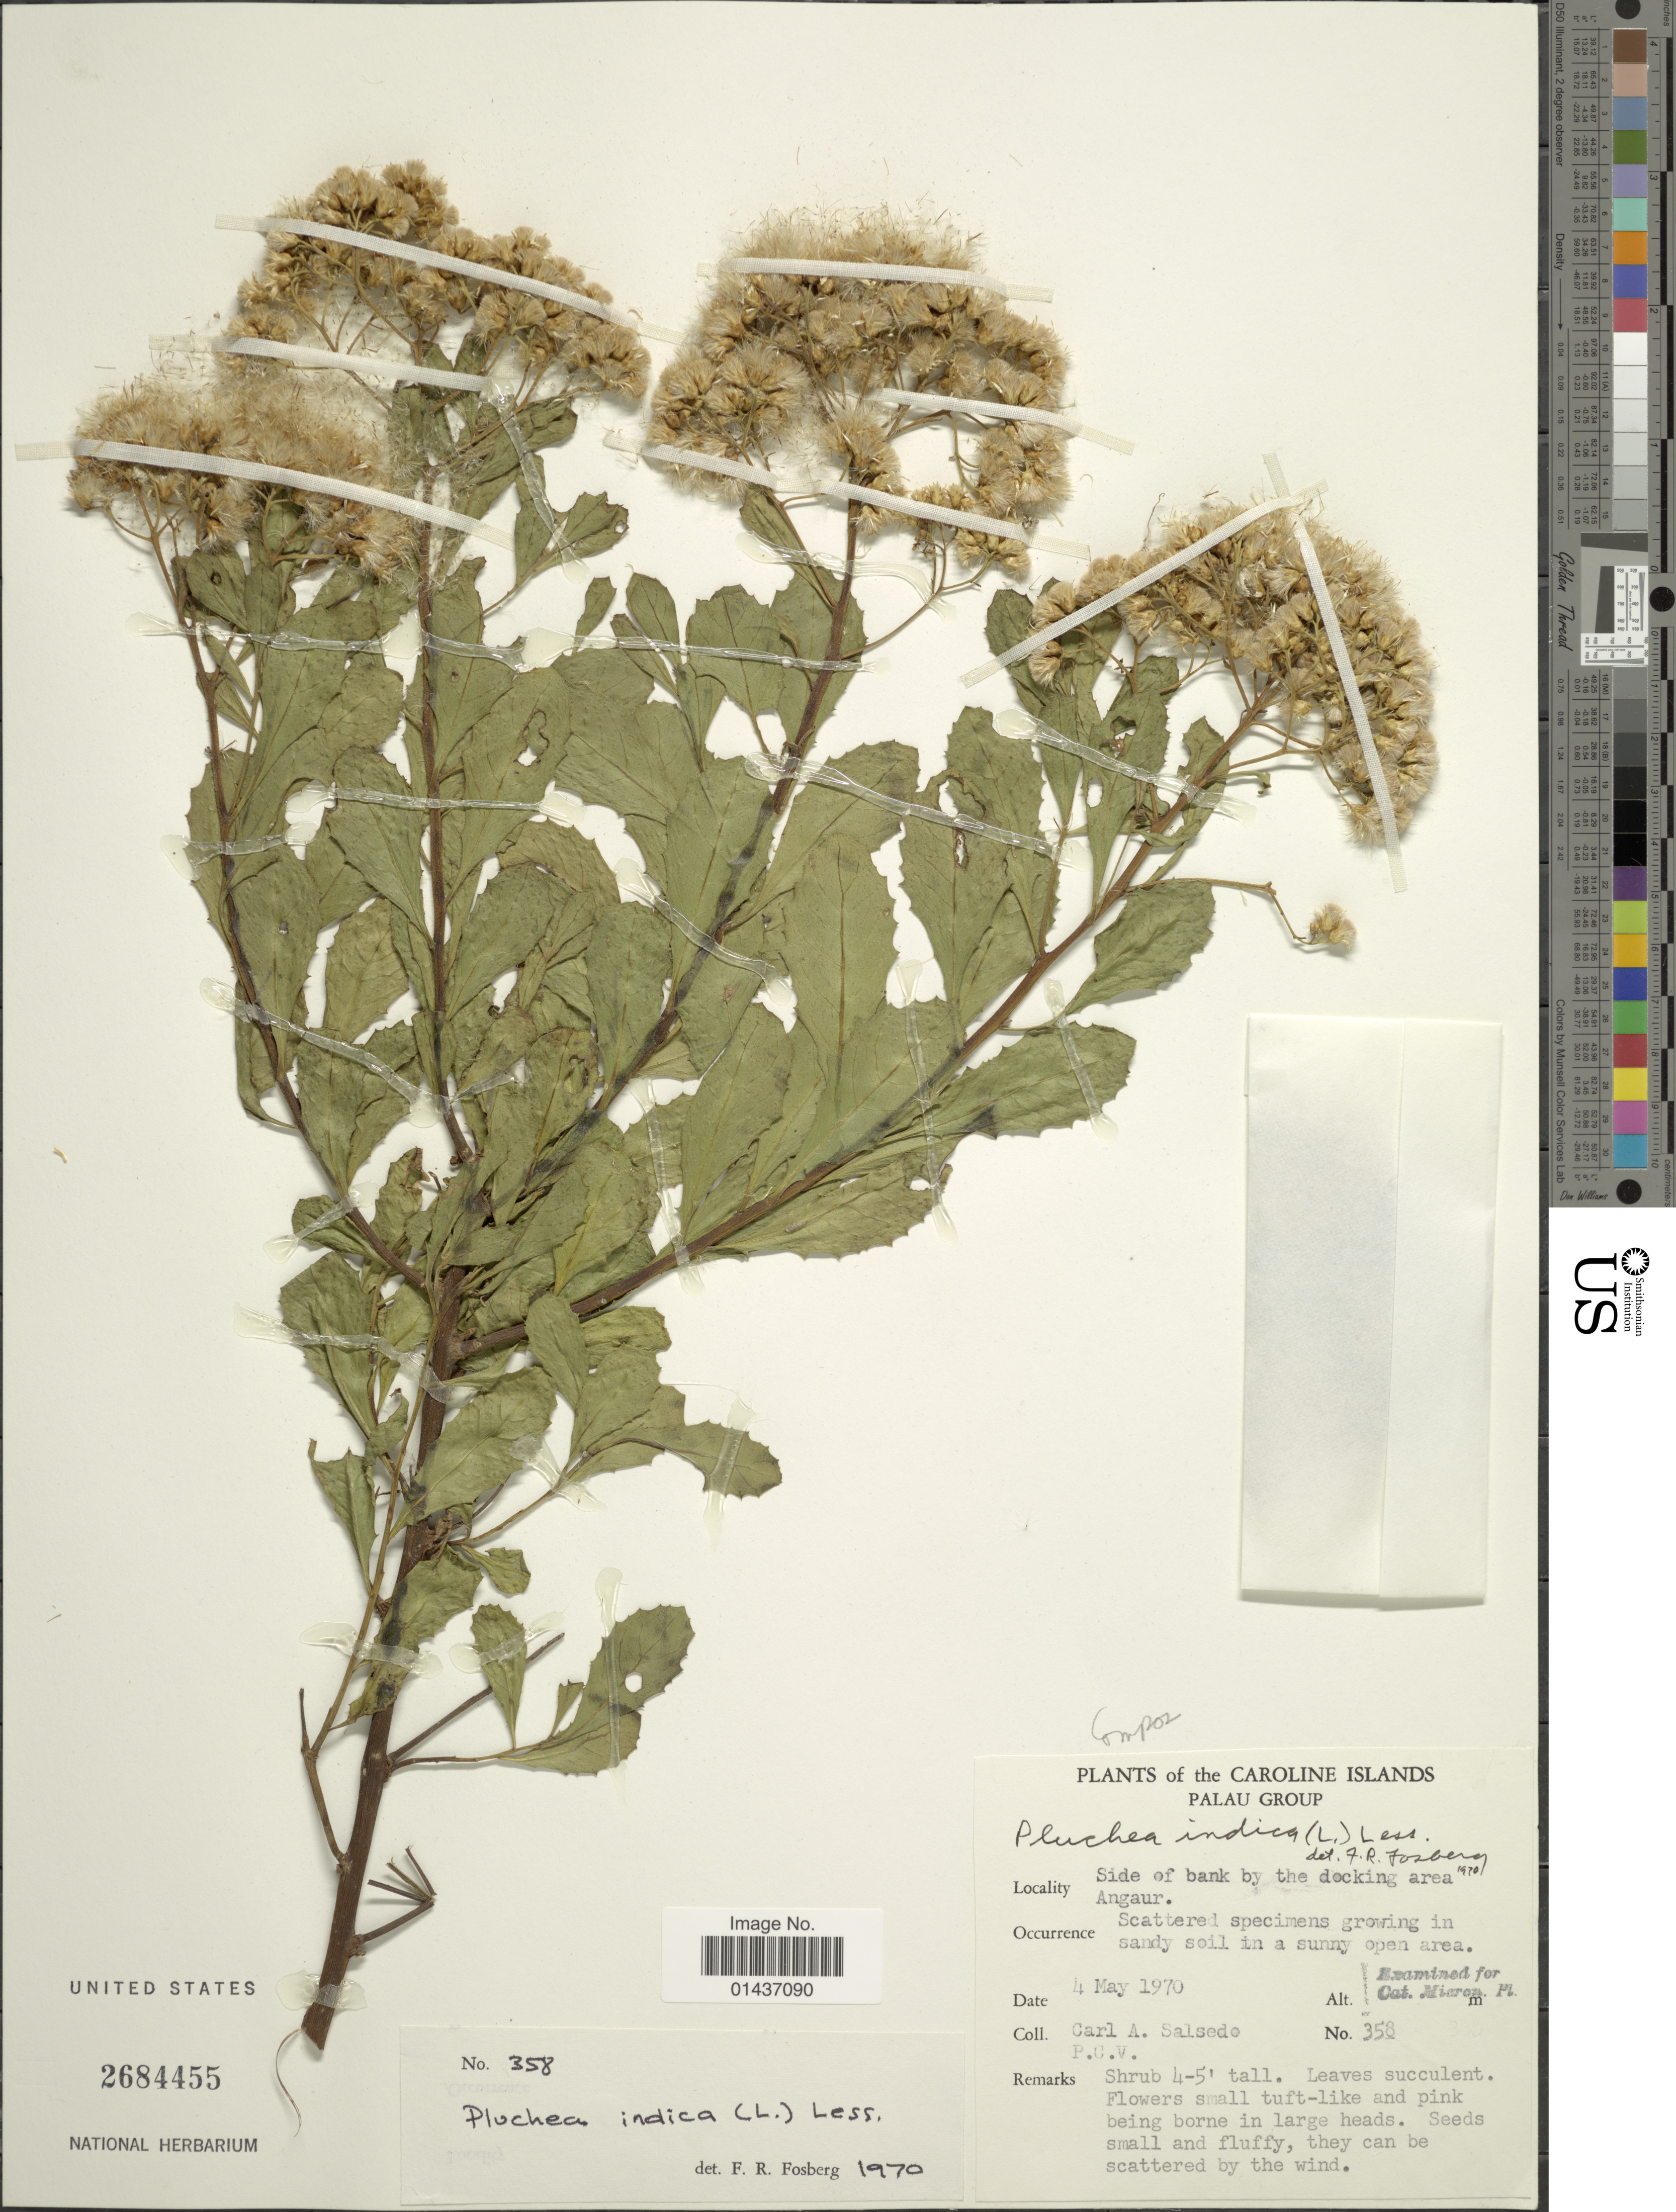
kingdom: Plantae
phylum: Tracheophyta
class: Magnoliopsida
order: Asterales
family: Asteraceae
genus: Pluchea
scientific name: Pluchea indica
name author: (L.) Less.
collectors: C.A. Salsedo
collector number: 358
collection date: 1970-05-04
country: Palau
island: Ngeaur [Angaur]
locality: The Caroline Islands, Palau Group, Side of bank by the docking area Angaur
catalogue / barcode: US 2684455